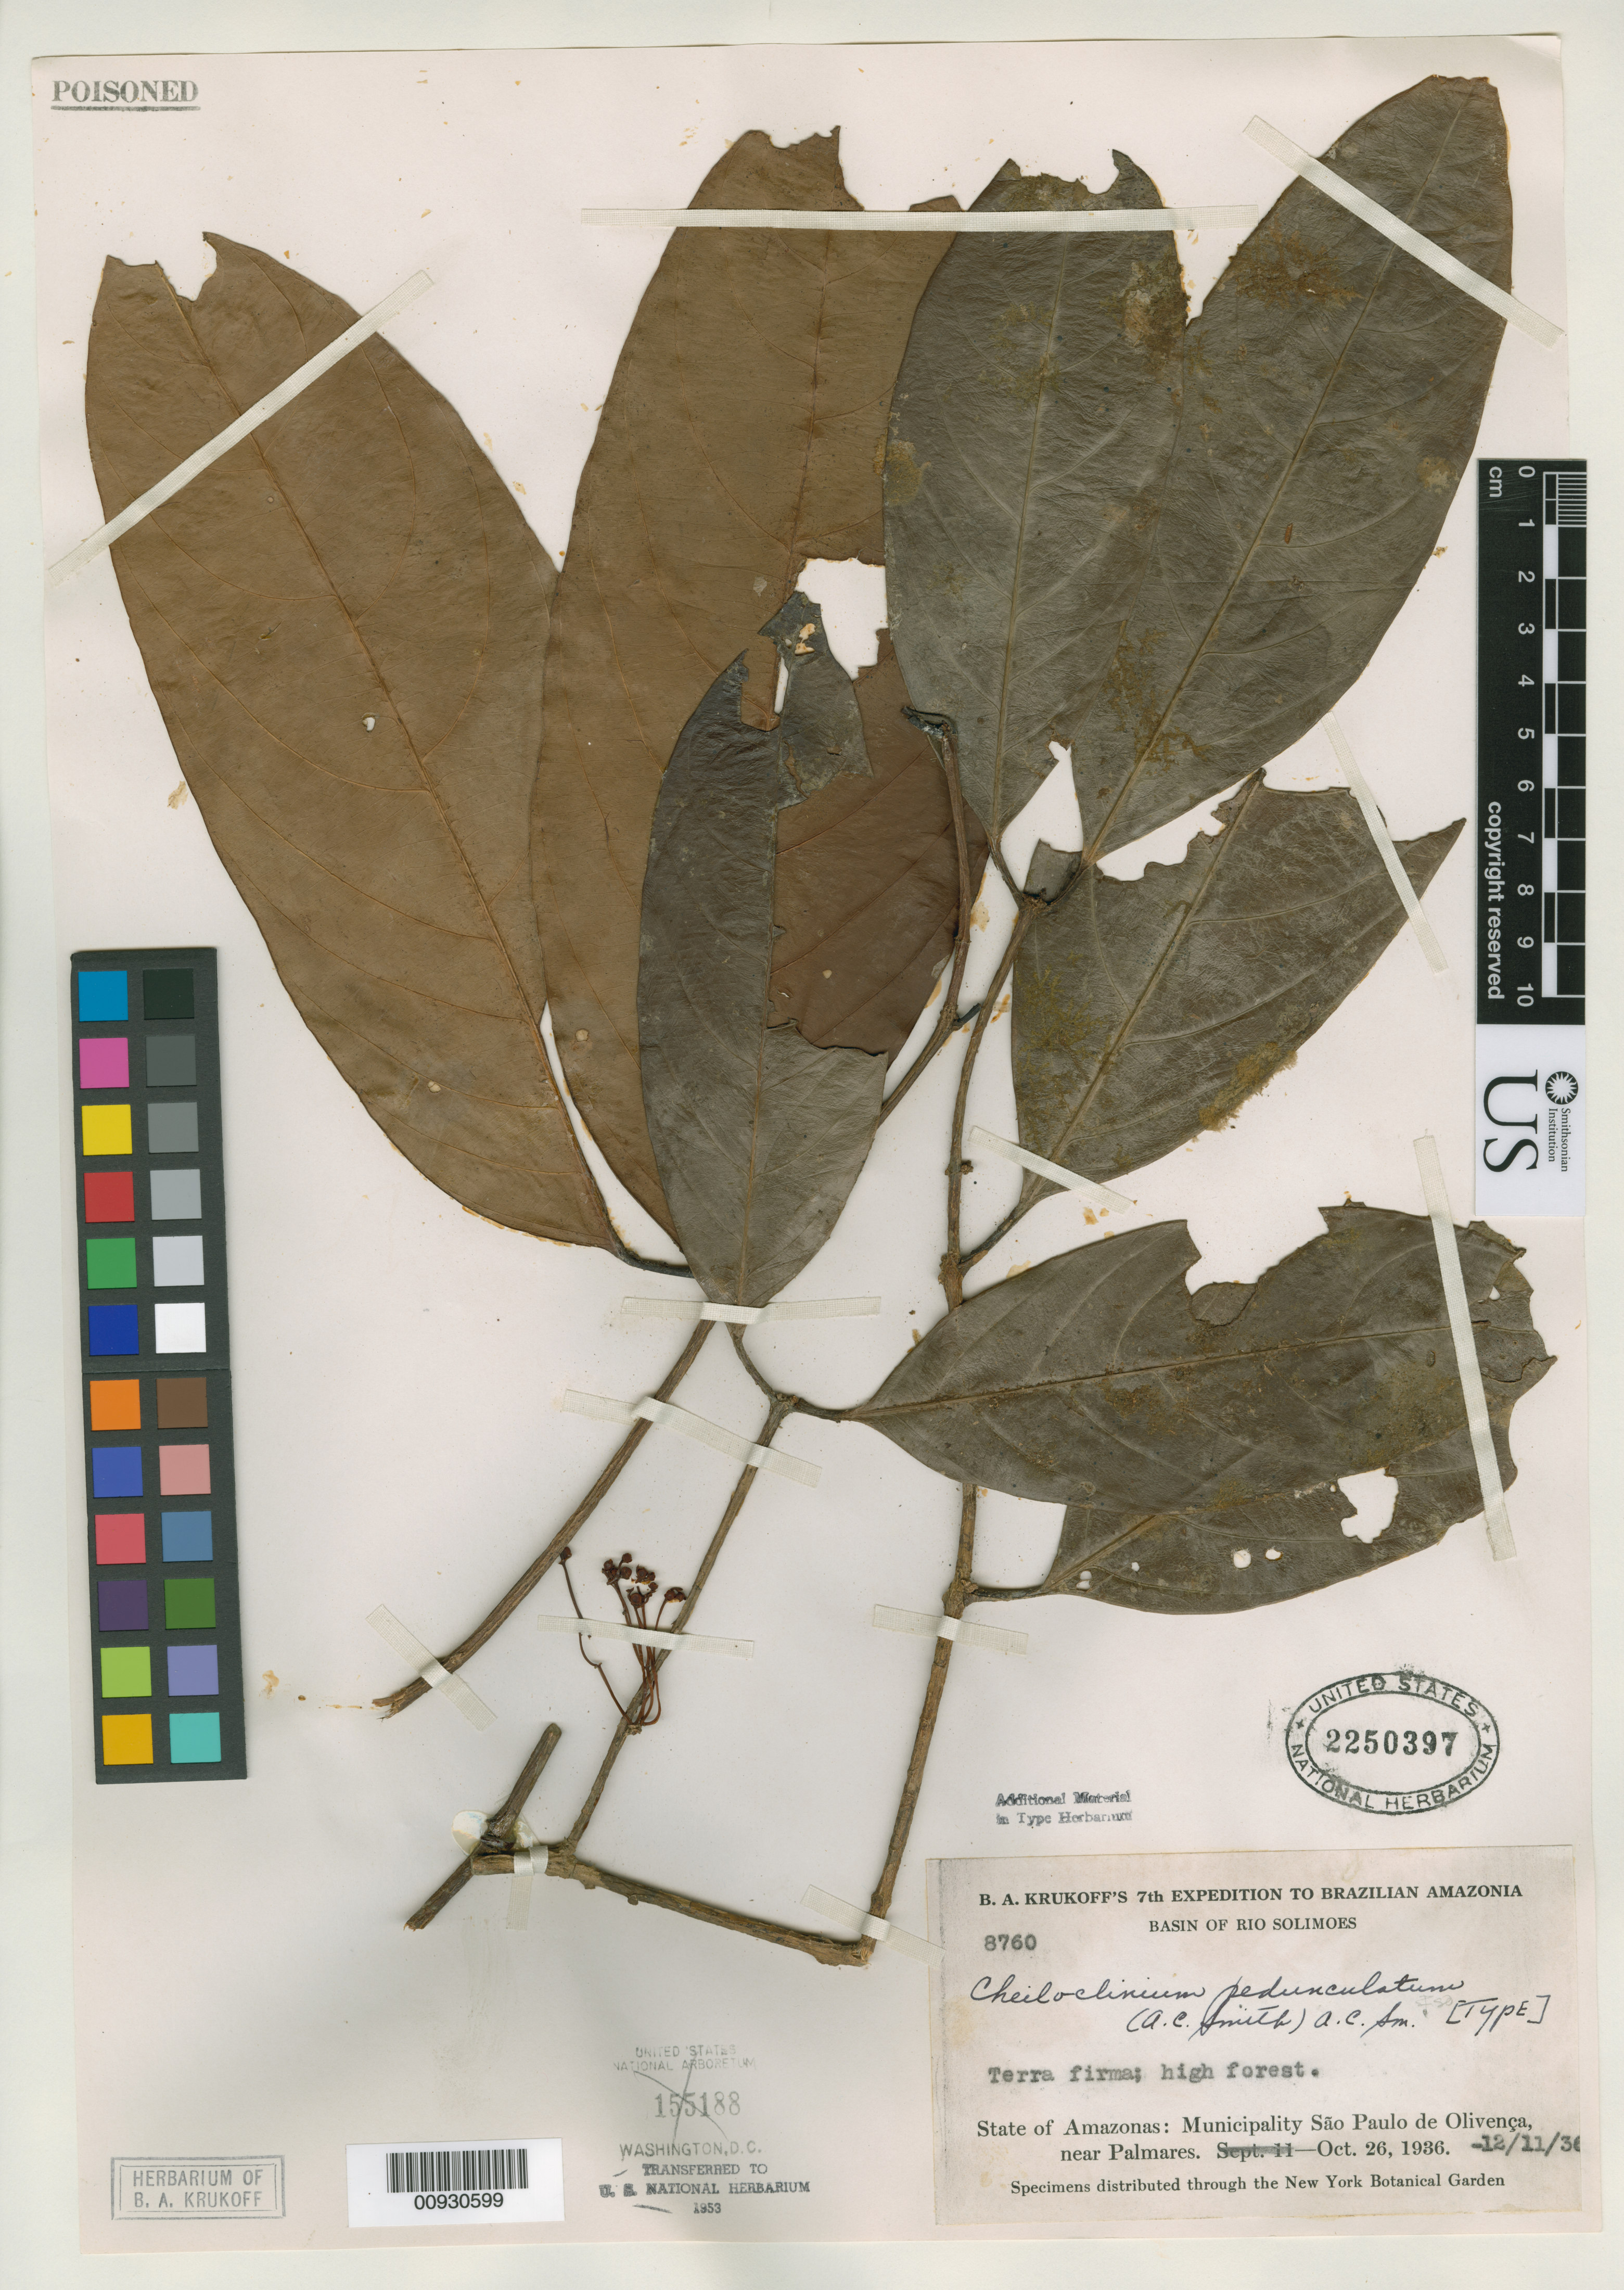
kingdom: Plantae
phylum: Tracheophyta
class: Magnoliopsida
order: Celastrales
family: Celastraceae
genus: Salacia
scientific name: Salacia pedunculata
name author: A.C. Sm.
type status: Isotype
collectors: B. A. Krukoff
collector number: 8760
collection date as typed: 26 Oct 1936 to 11 Dec 1936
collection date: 1936-10-26/1936-12-11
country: Brazil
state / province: Amazonas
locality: São Paolo de Olivença, near Palmares.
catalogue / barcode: US 2250397